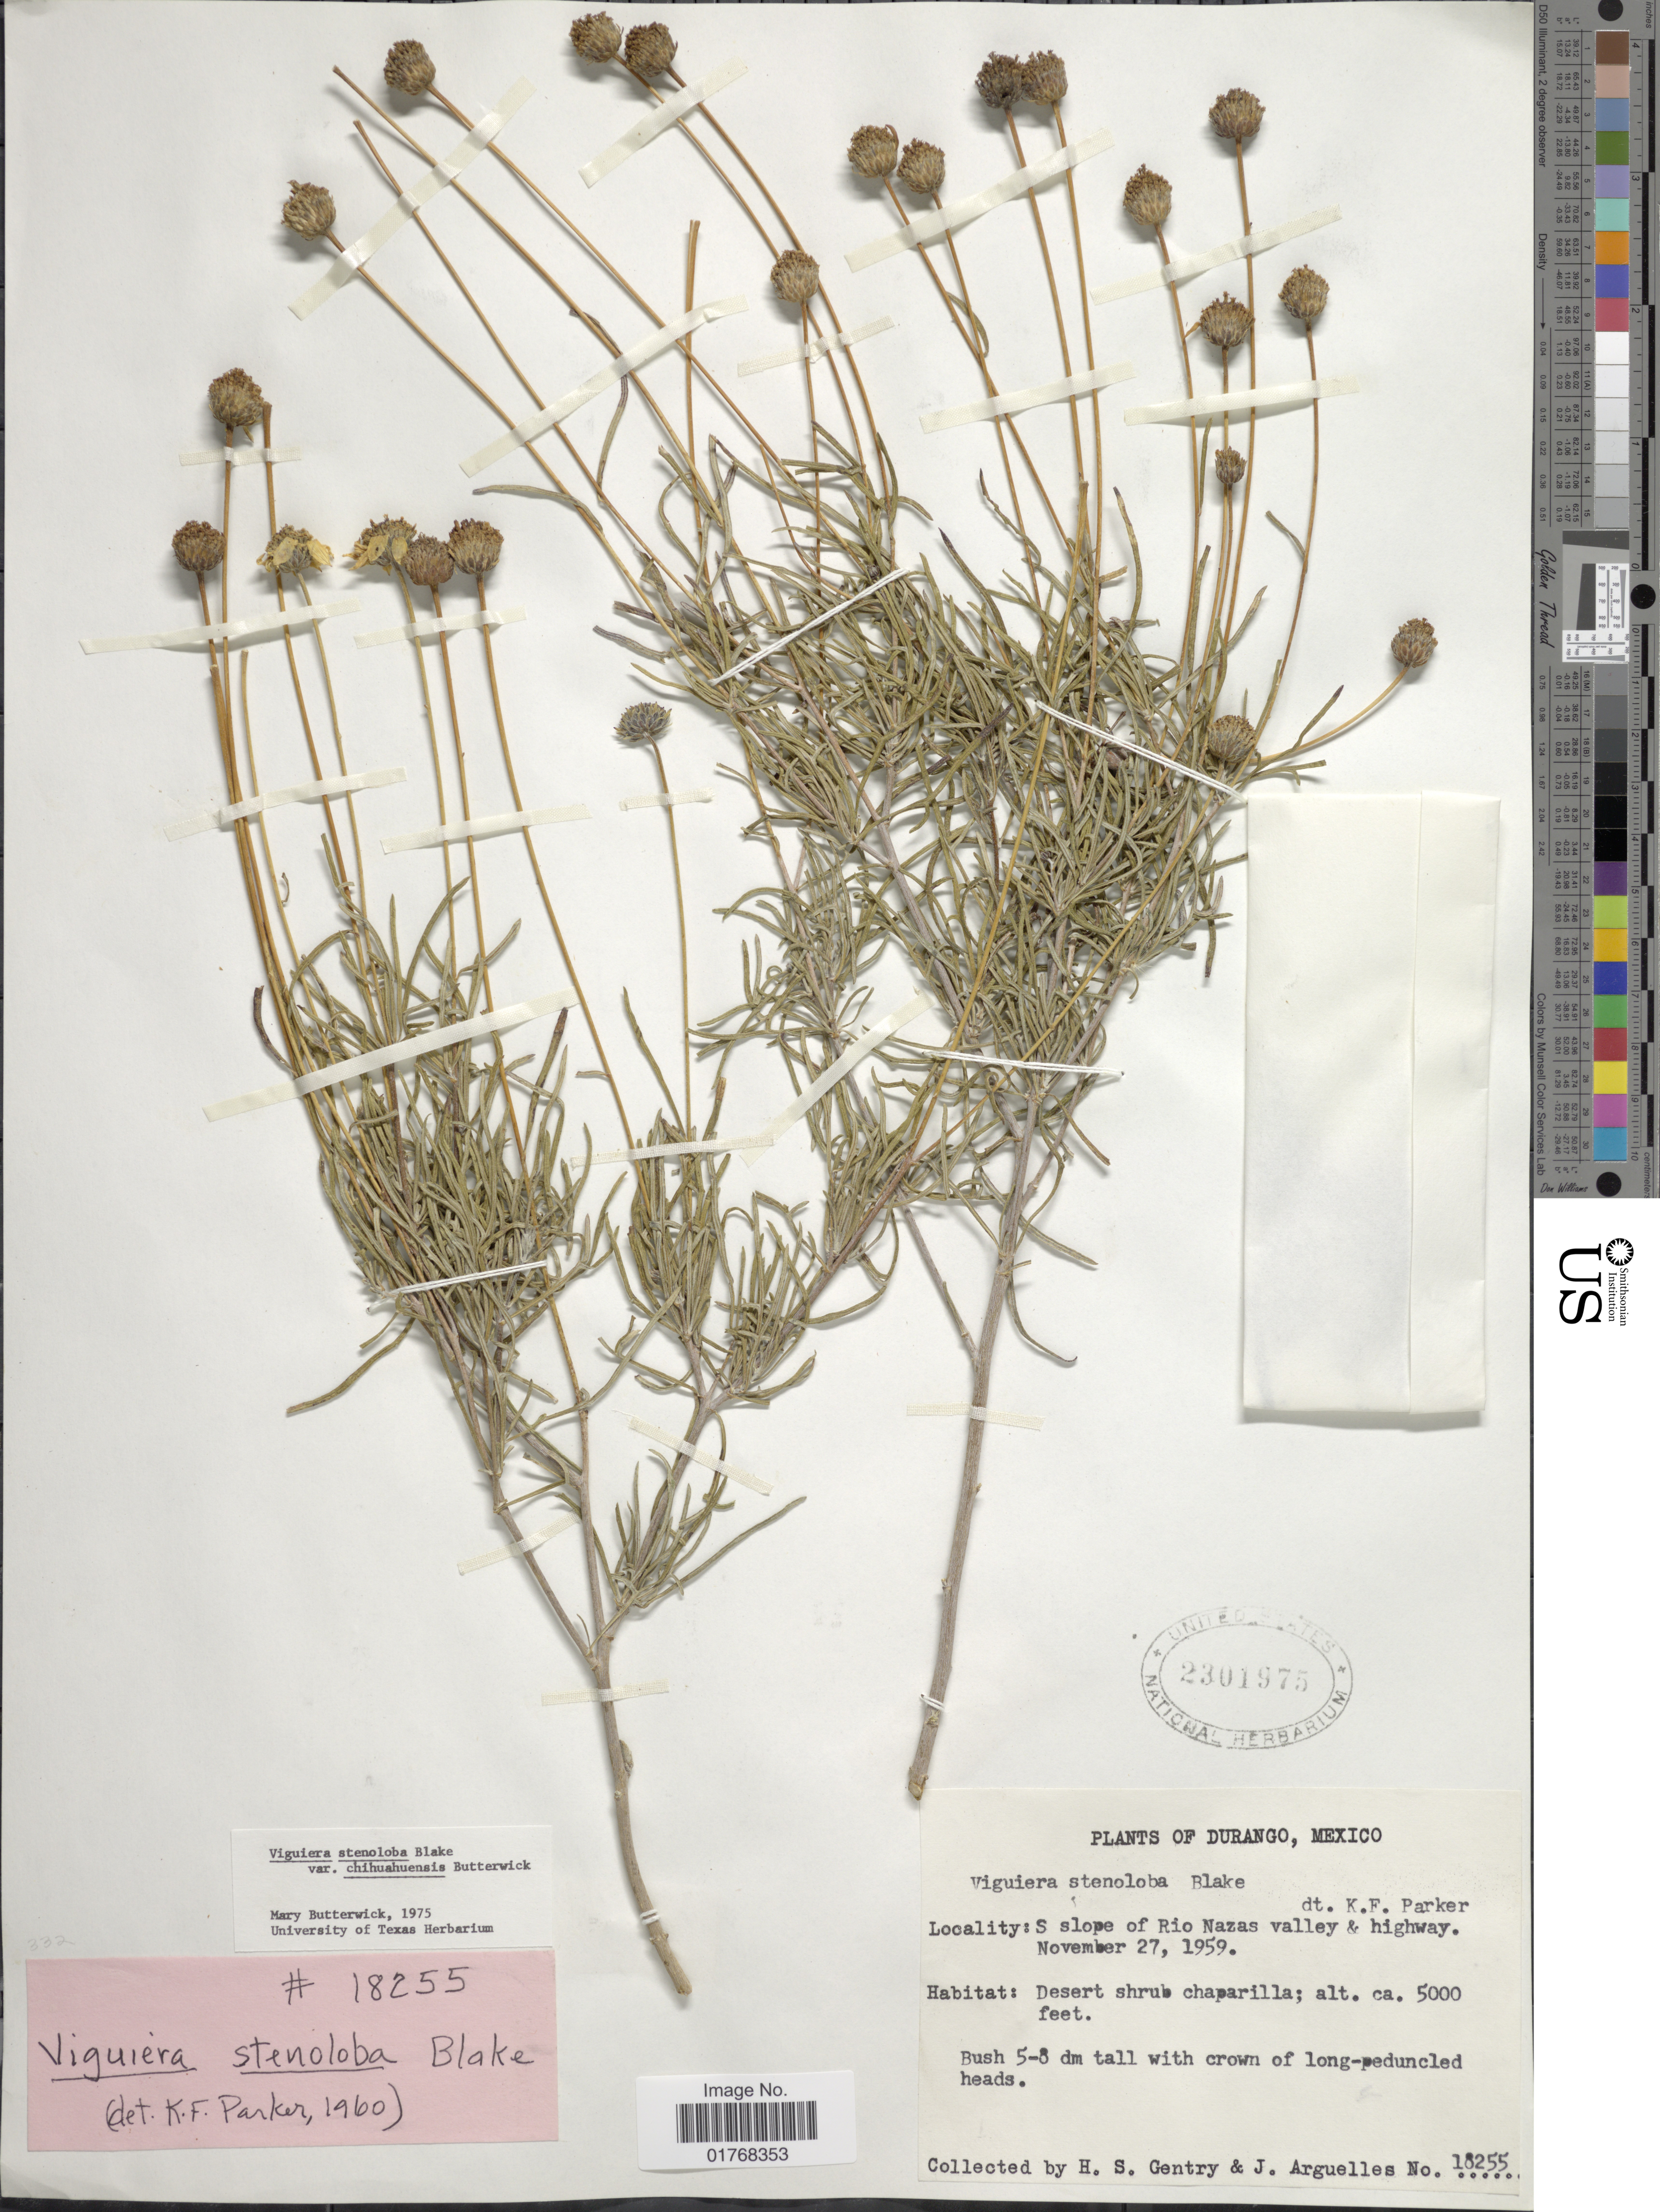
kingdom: Plantae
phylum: Tracheophyta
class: Magnoliopsida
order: Asterales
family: Asteraceae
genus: Viguiera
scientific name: Viguiera stenoloba var. chihuahuensis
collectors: H. S. Gentry & J. Arguelles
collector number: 18255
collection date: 1959-11-27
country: Mexico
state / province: Durango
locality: S slope of Rio Nazas valley & highway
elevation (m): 1524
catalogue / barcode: US 2301975